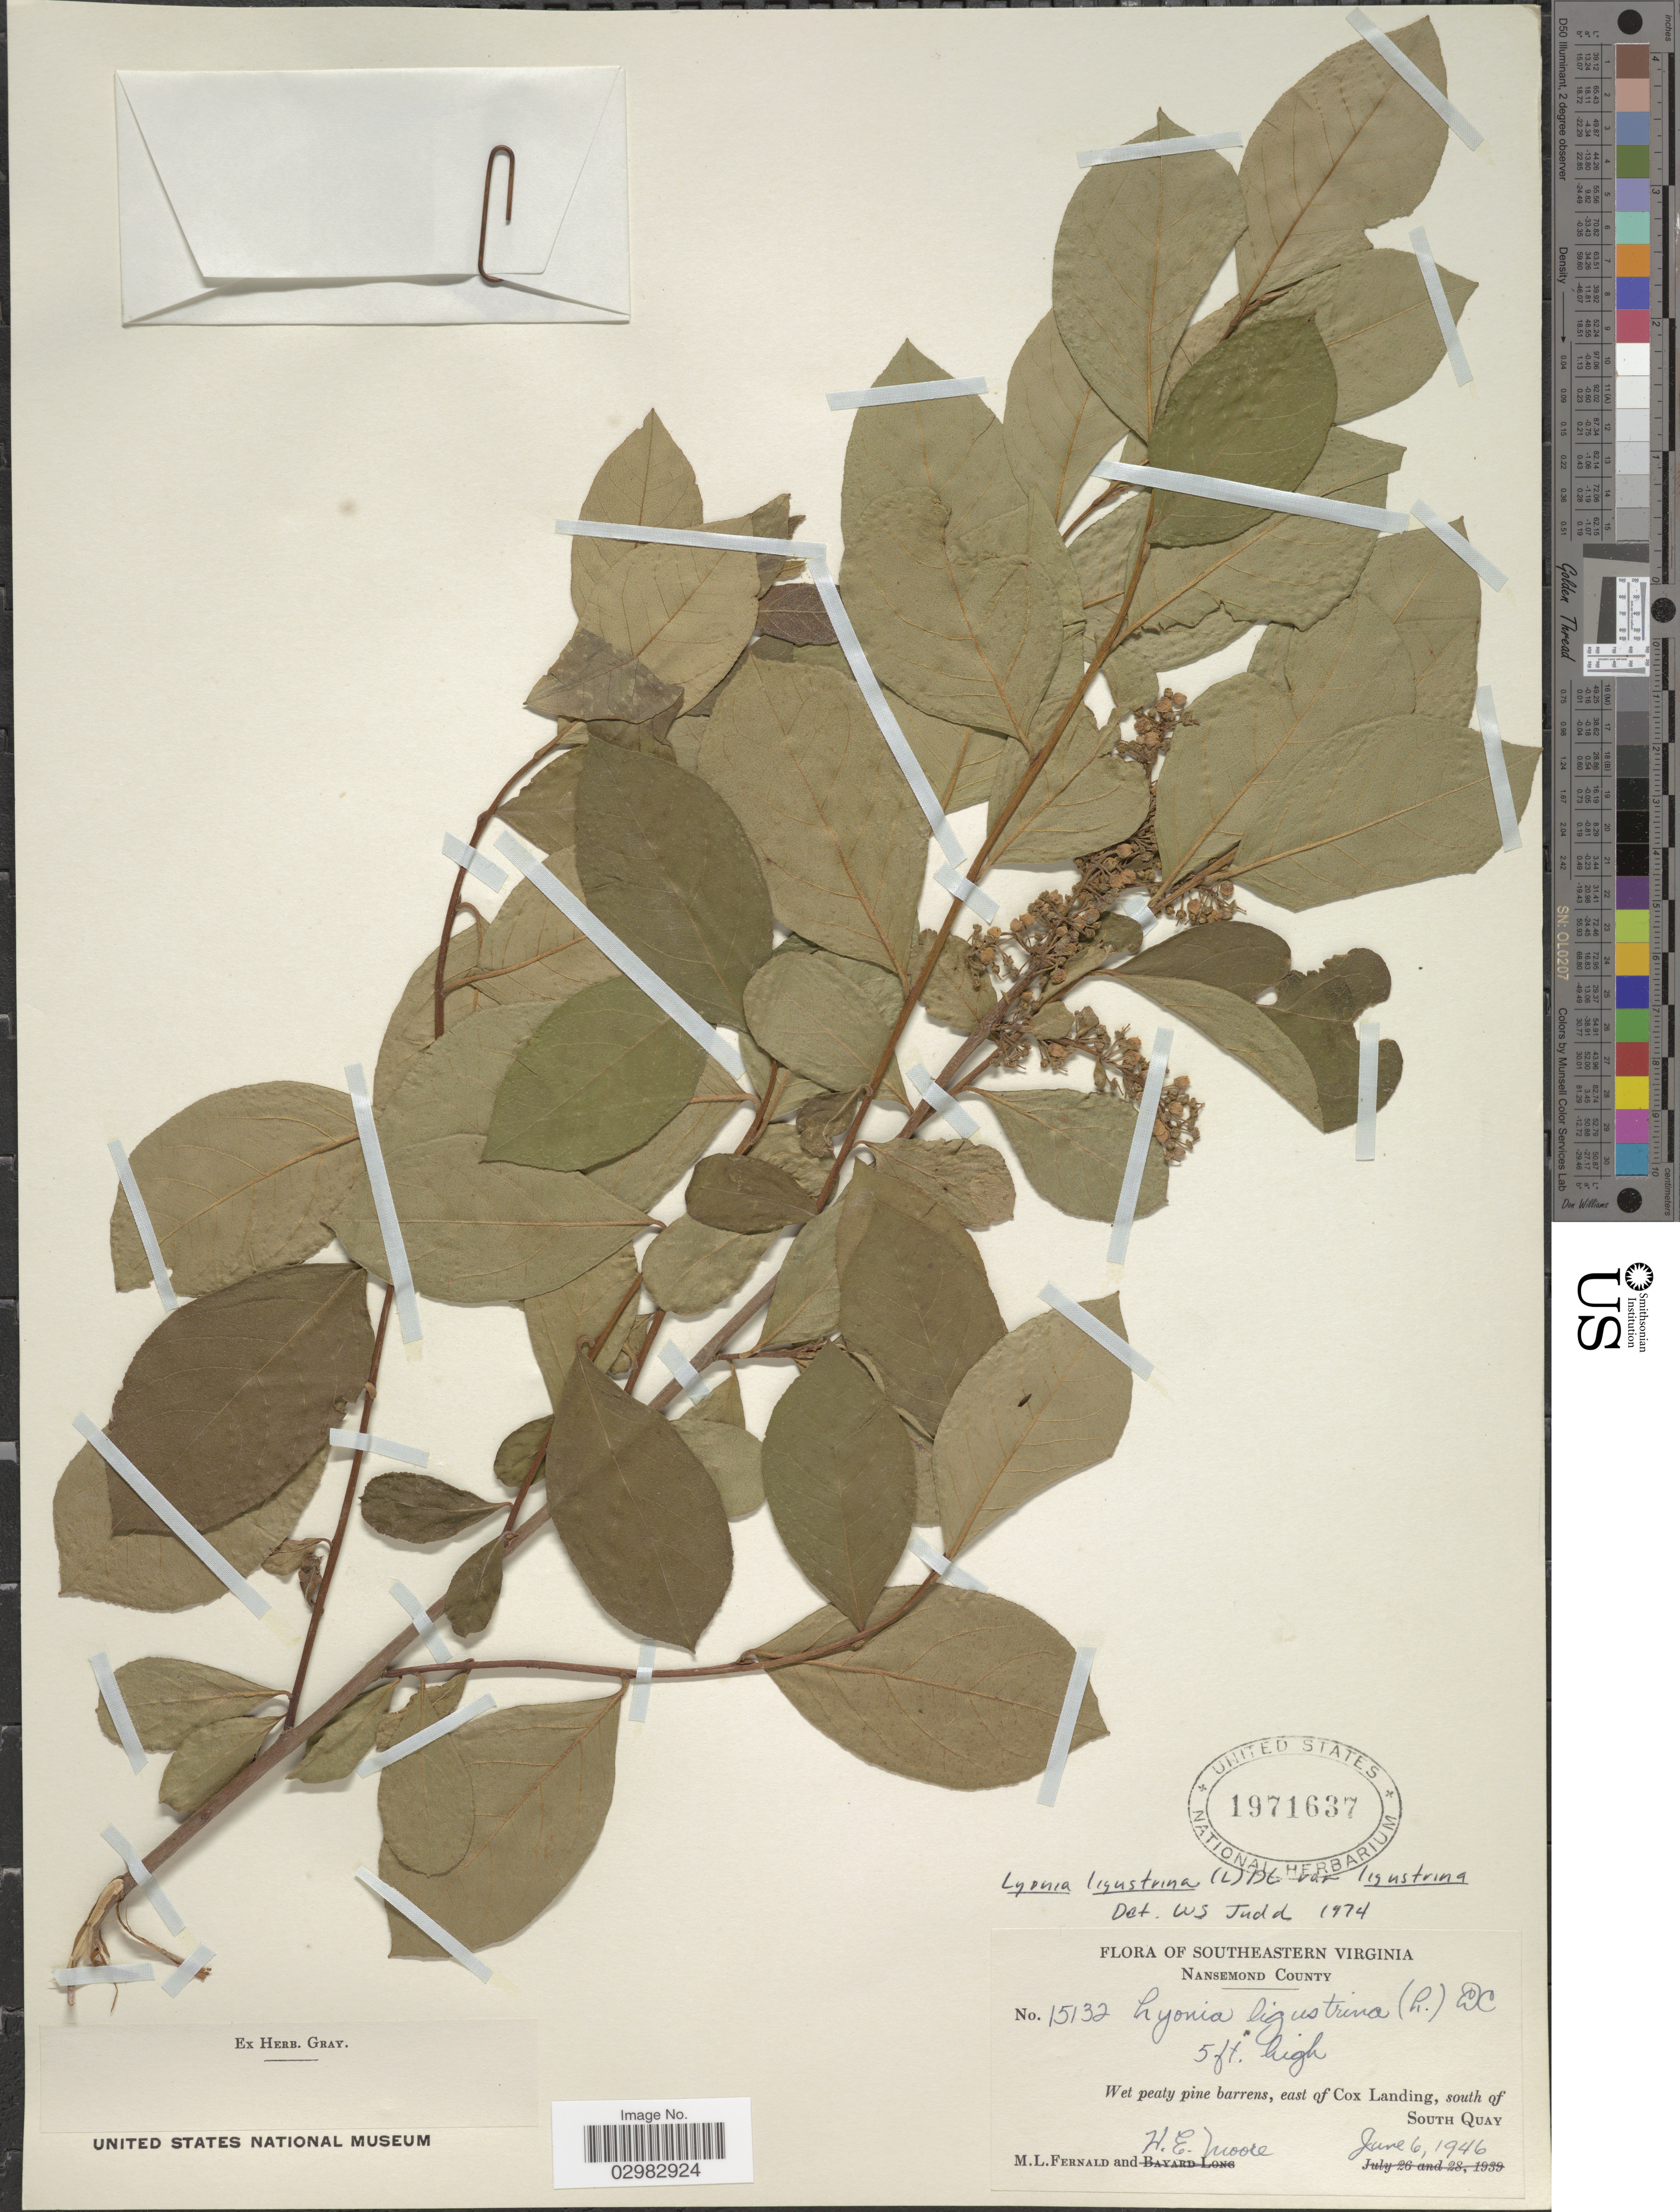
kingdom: Plantae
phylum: Tracheophyta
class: Magnoliopsida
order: Ericales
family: Ericaceae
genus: Lyonia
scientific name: Lyonia ligustrina var. ligustrina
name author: (L.) DC.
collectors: M. L. Fernald & H. Moore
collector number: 15132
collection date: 1946-06-06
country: United States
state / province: Virginia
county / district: City of Suffolk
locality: Southeastern Virginia, Nansemond County, east of Cox Landing, south of South Quay.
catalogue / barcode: US 1971637